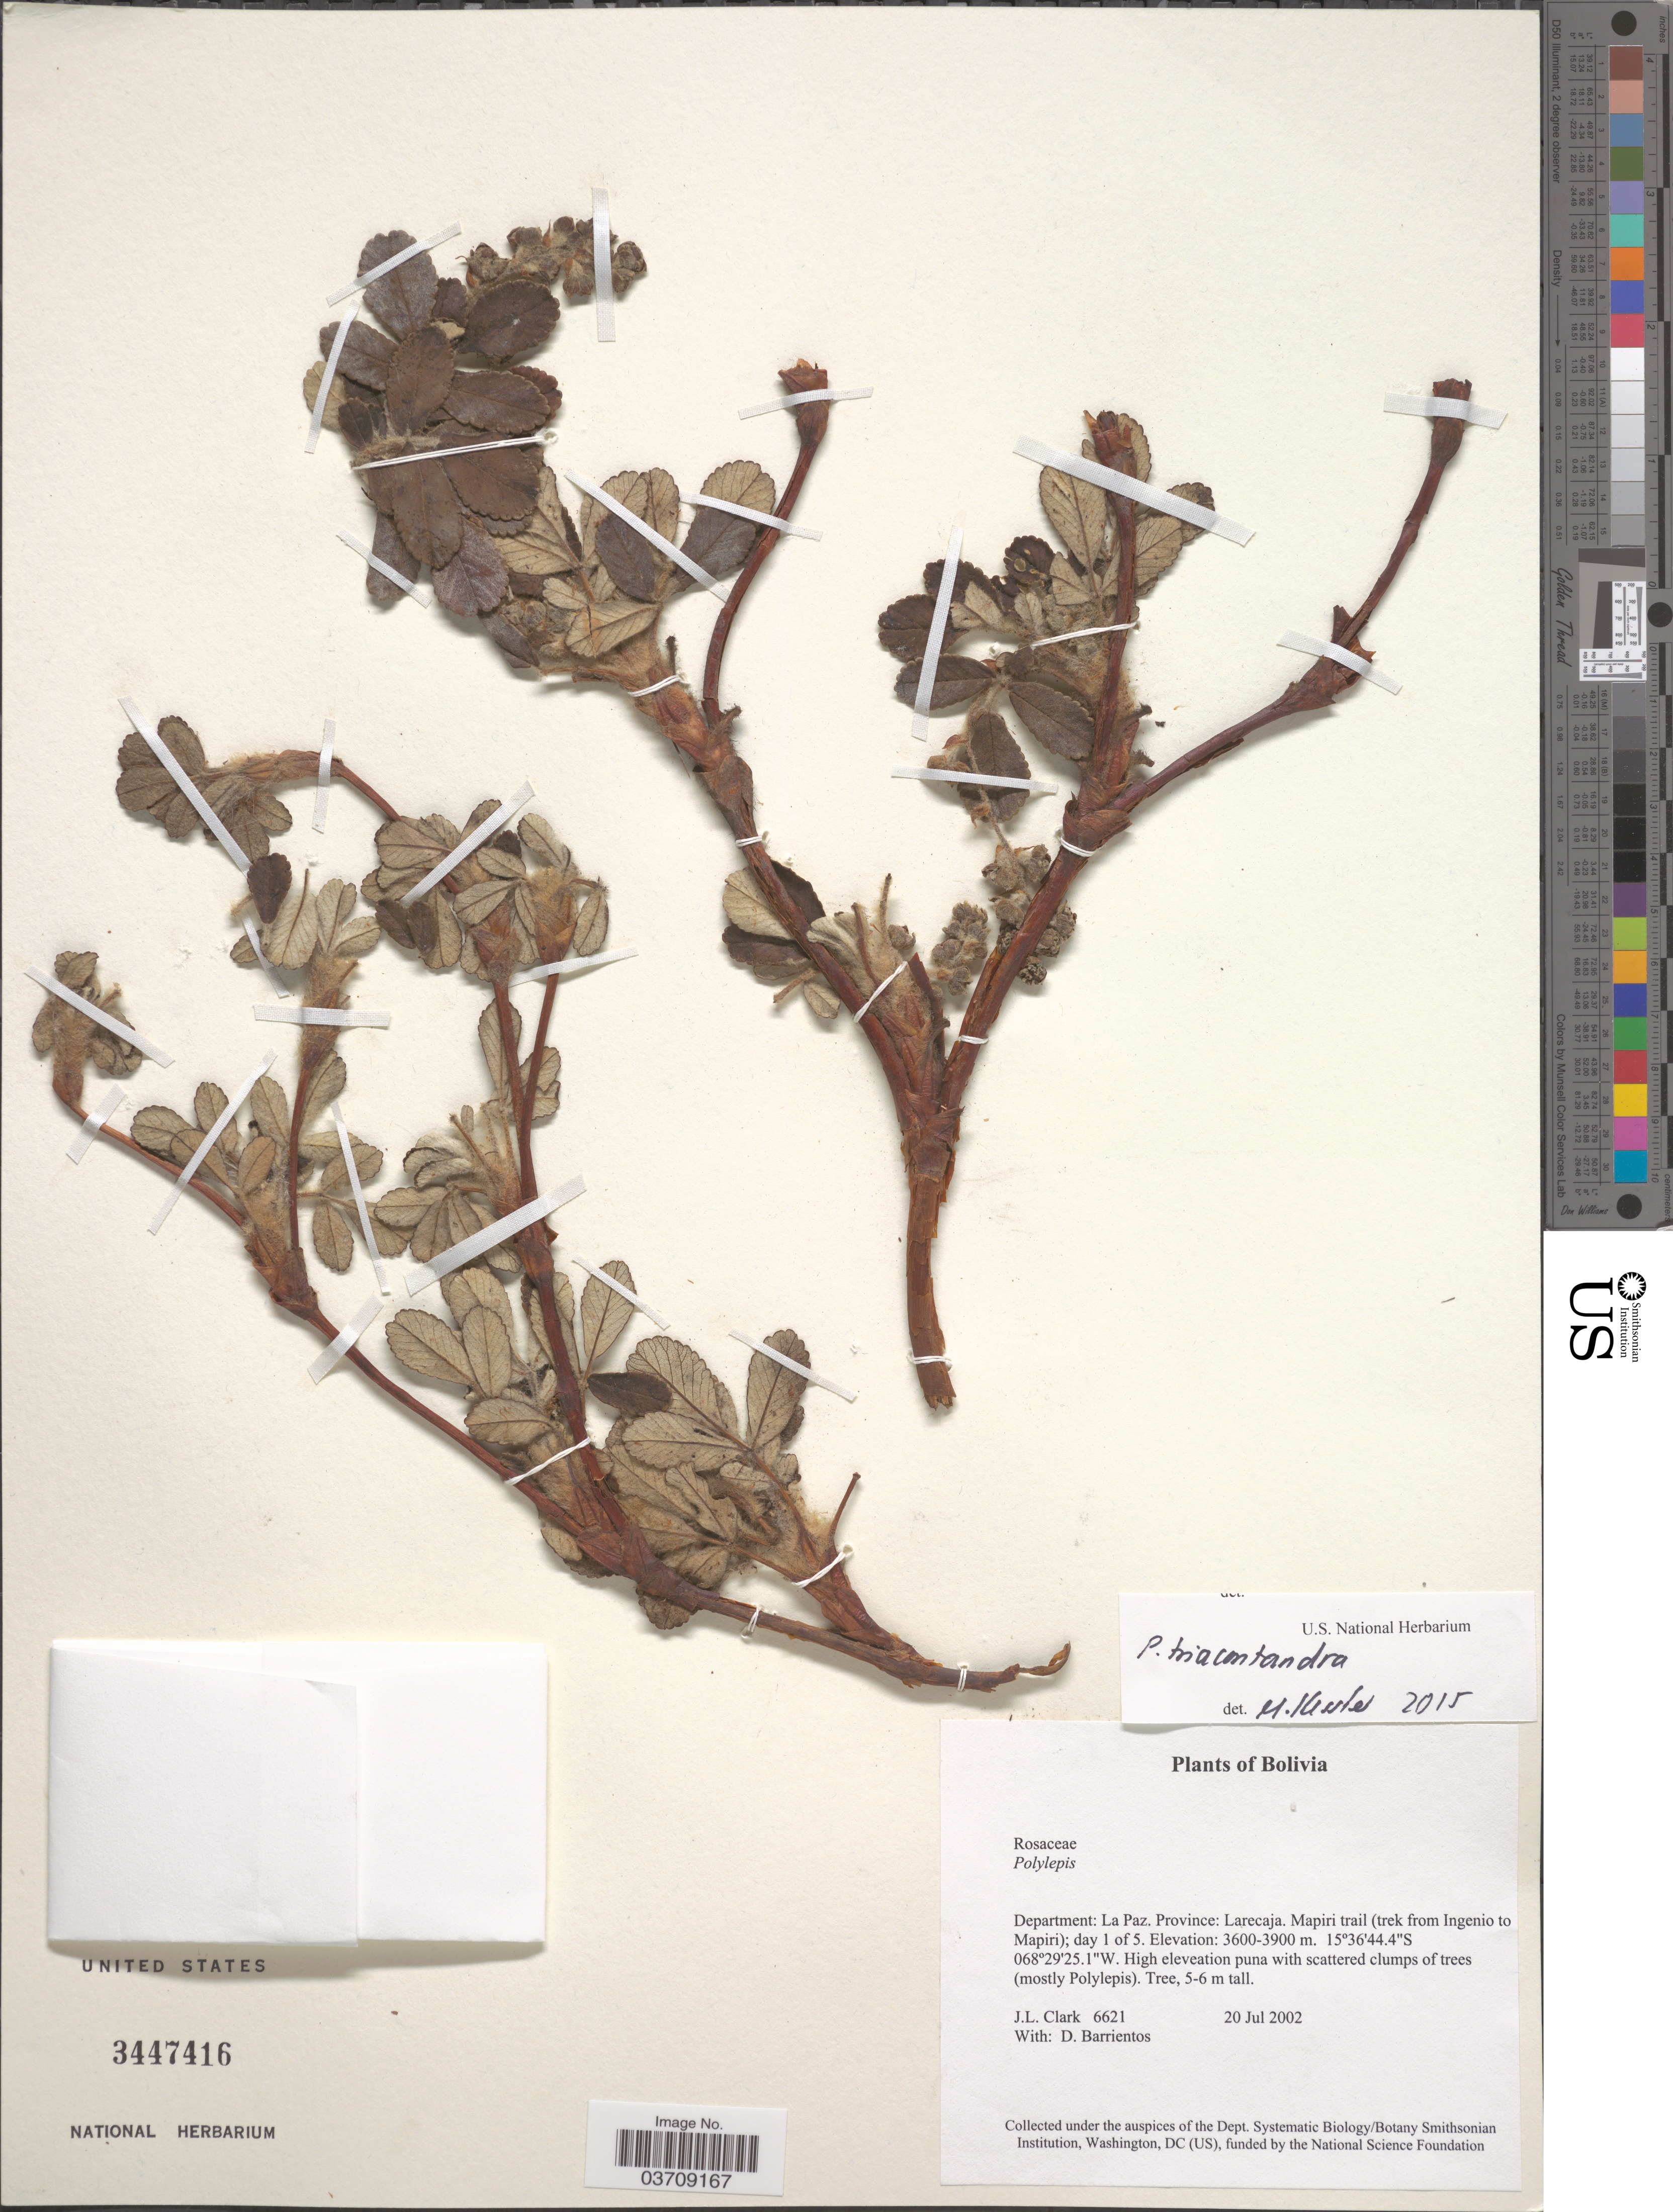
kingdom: Plantae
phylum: Tracheophyta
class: Magnoliopsida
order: Rosales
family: Rosaceae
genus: Polylepis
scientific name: Polylepis racemosa subsp. triacontandra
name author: (Bitter) M. Kessler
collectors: J. L. Clark & D. Barrientos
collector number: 6621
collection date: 2002-07-20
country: Bolivia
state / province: La Paz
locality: Department: La Paz. Province: Larecaja. Mapiri trail (trek from Ingenio to Mapiri).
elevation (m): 3600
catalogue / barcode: US 3447416